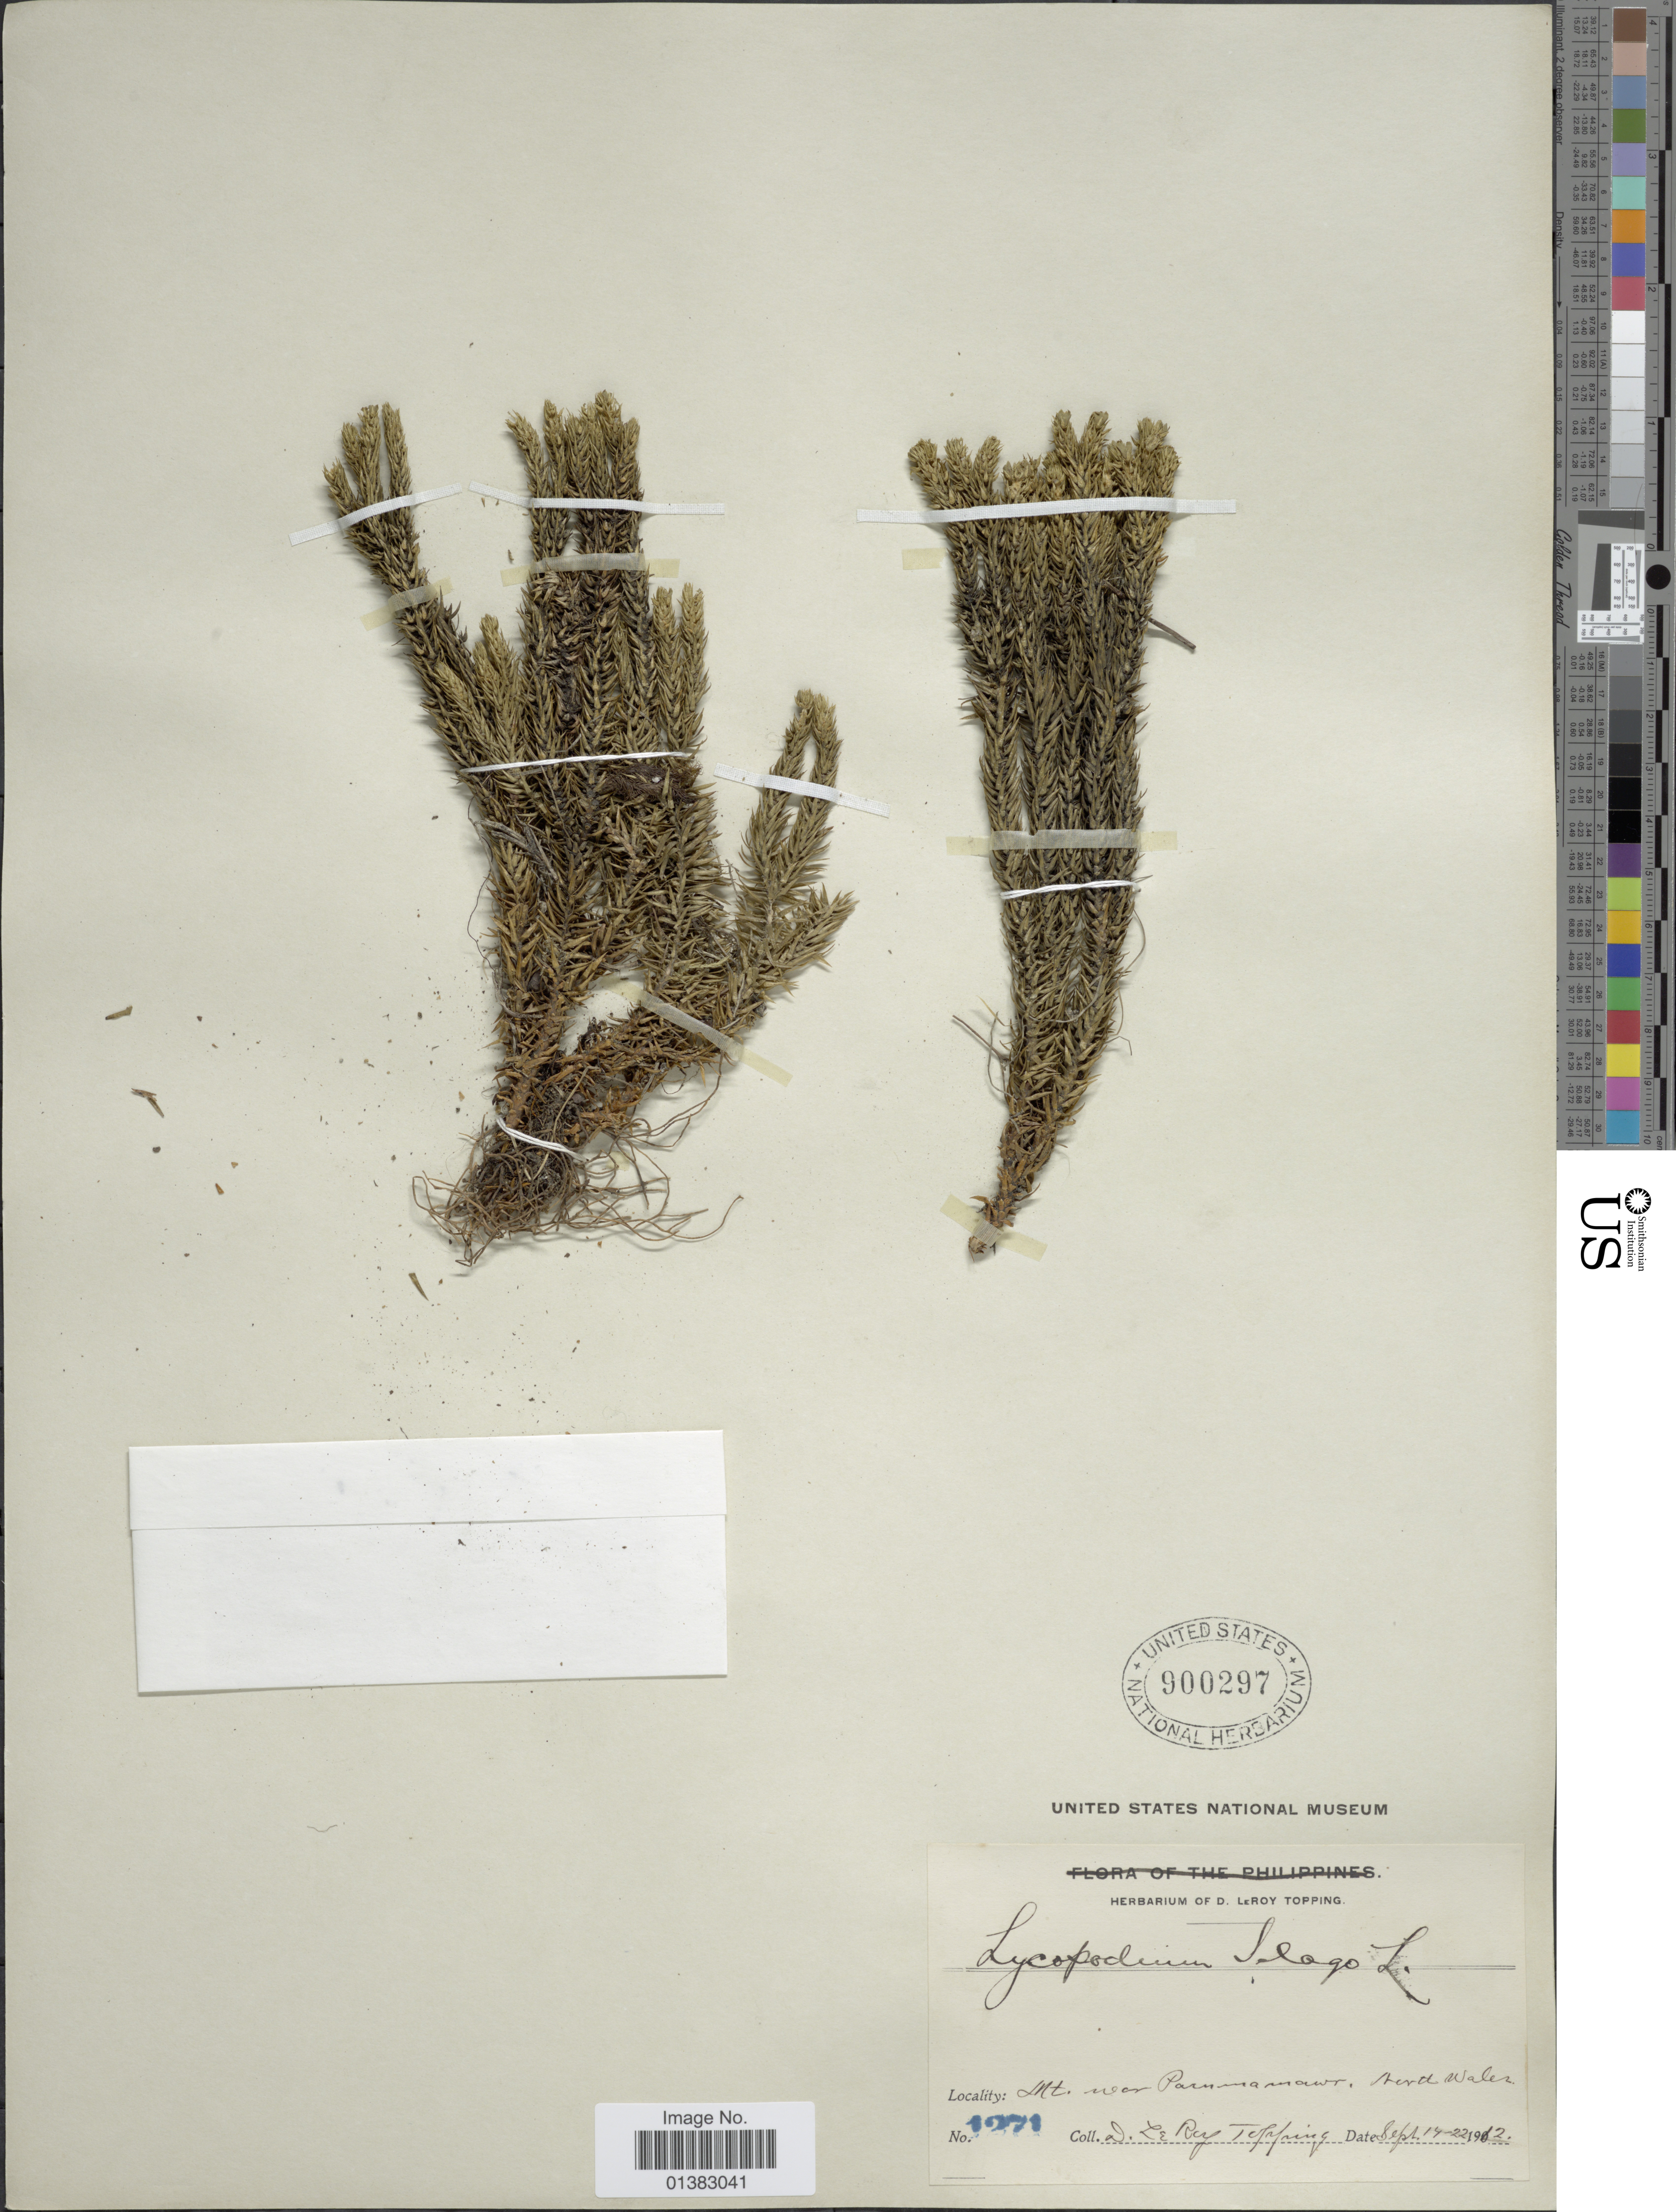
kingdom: Plantae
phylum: Tracheophyta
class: Lycopodiopsida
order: Lycopodiales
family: Lycopodiaceae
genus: Huperzia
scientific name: Huperzia selago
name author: (L.) Bernh. ex Schrank & Mart.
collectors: D. L. Topping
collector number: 1278*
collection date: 1912-09-14/1912-09-22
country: United Kingdom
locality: Mt. near Penmaenmawr, North Wales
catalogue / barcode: US 900297